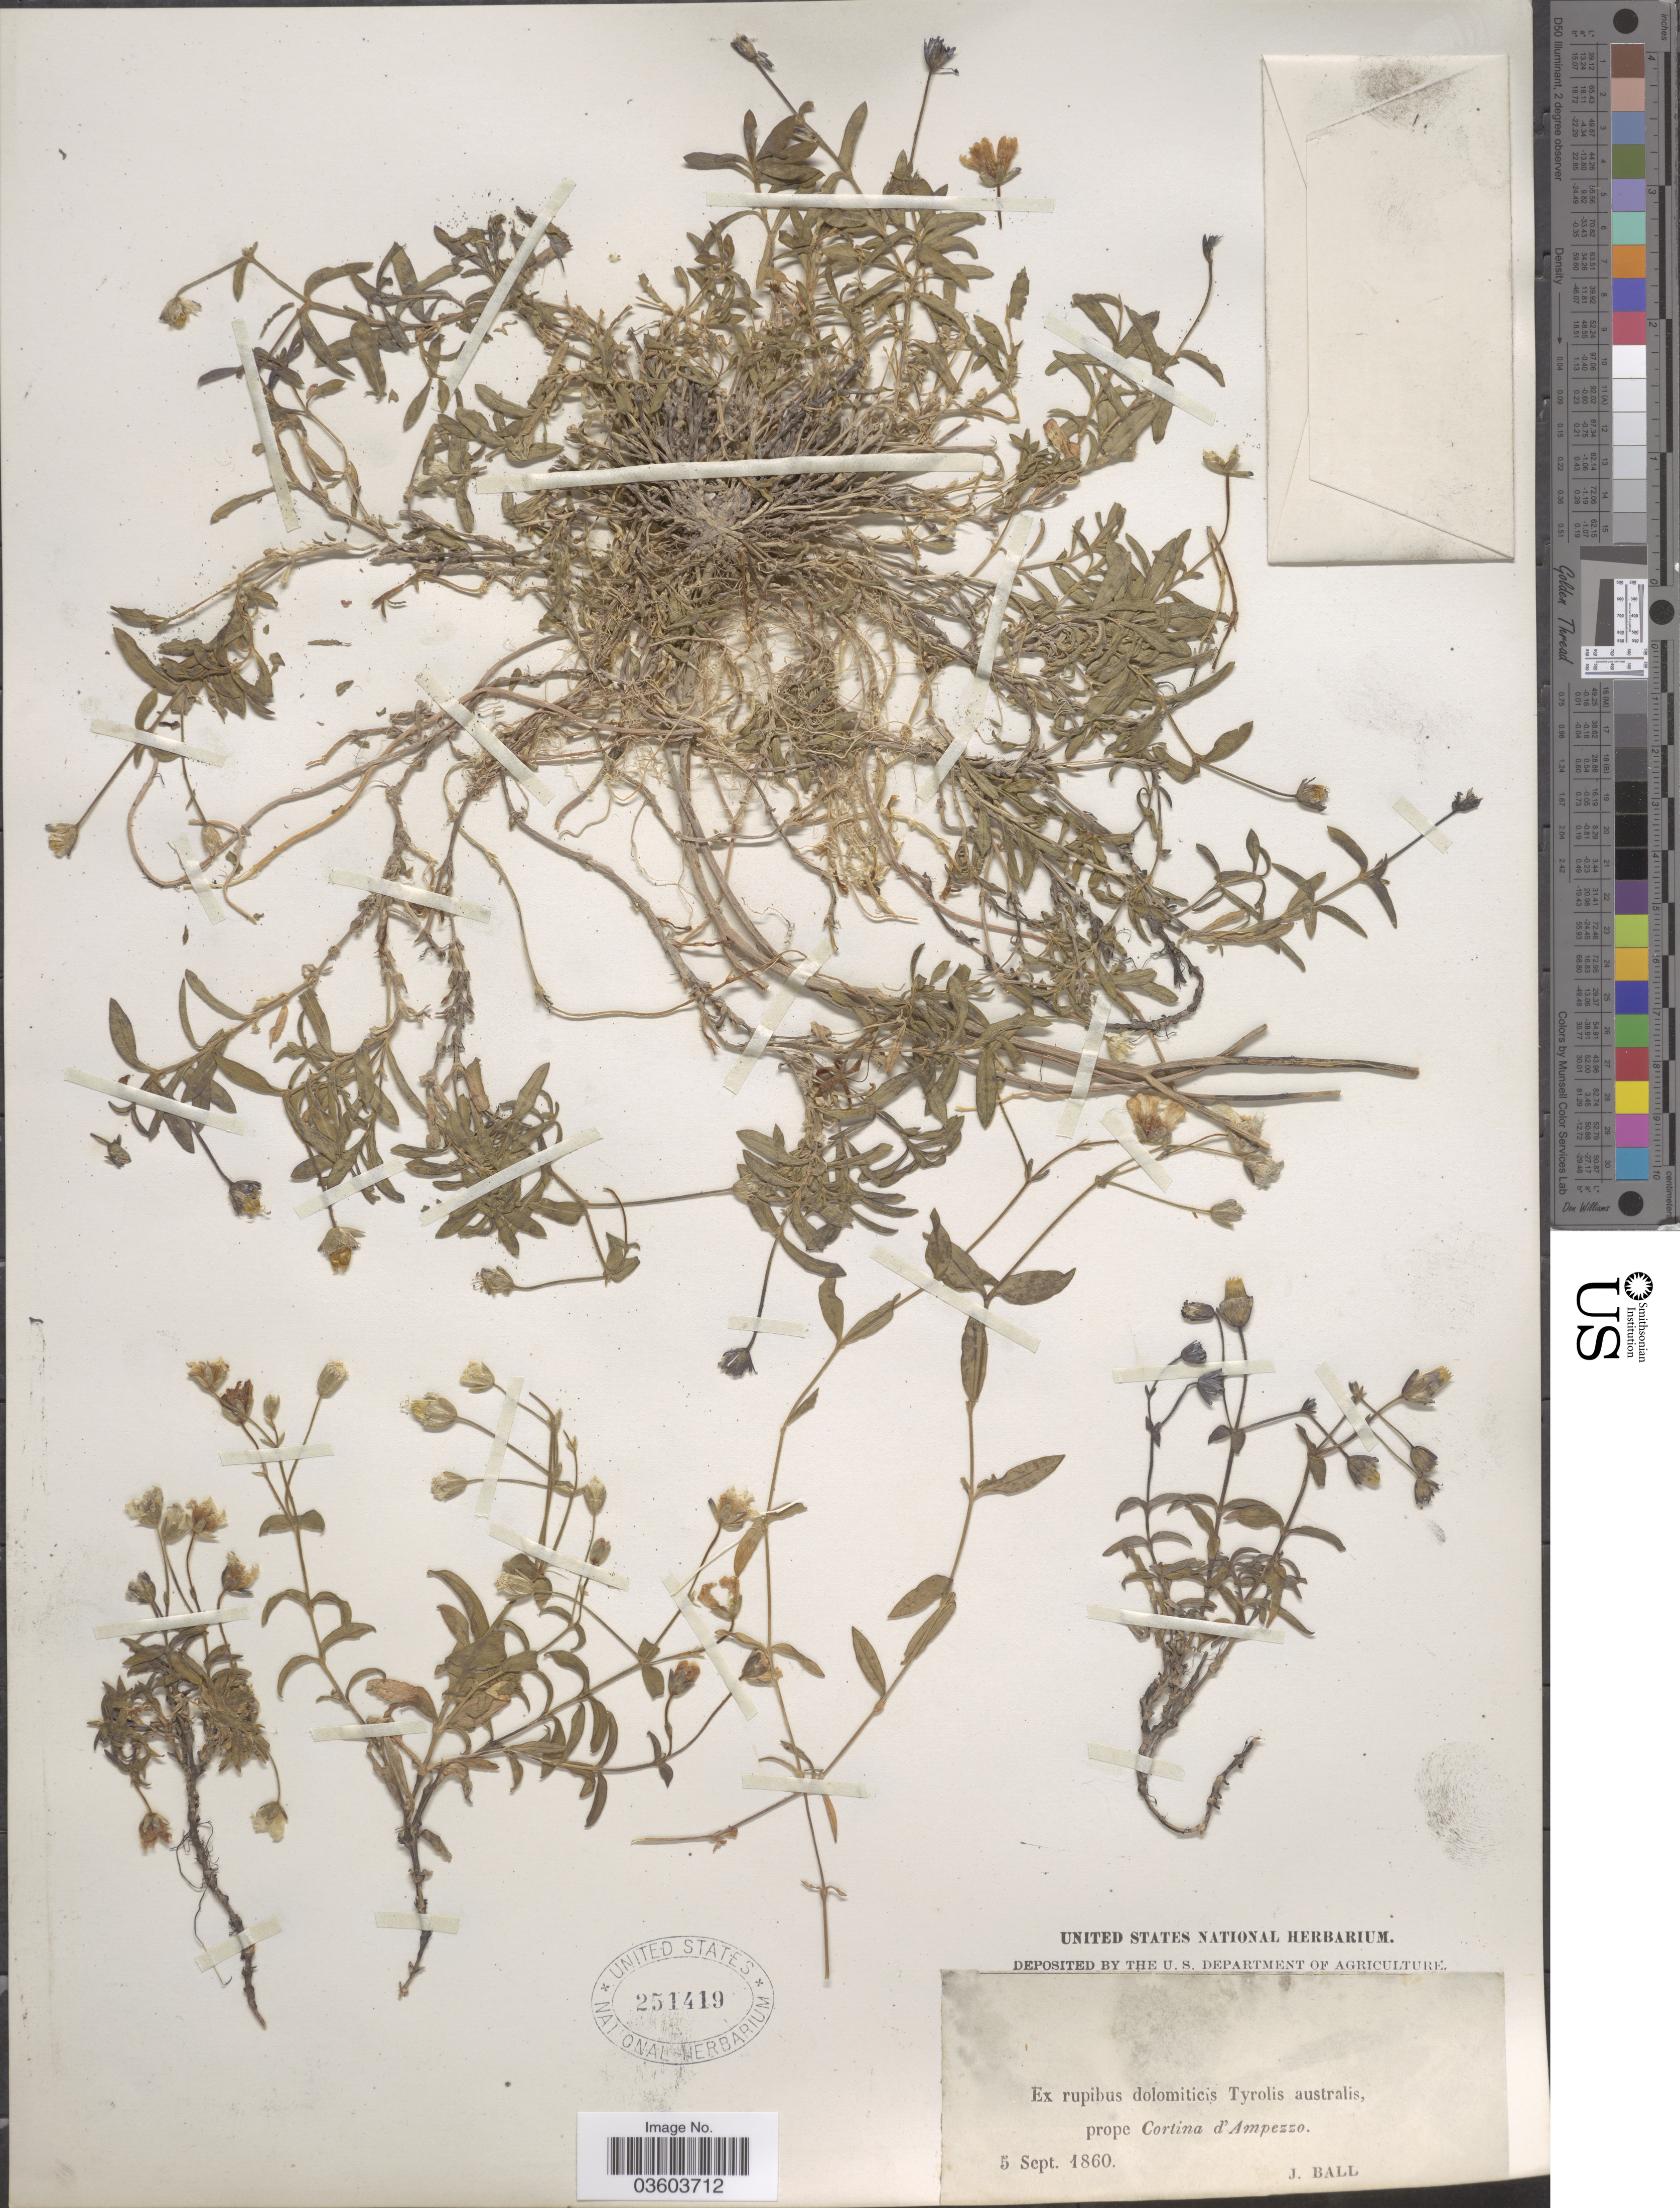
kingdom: Plantae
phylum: Tracheophyta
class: Magnoliopsida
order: Caryophyllales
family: Caryophyllaceae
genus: Cerastium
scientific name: Cerastium sp.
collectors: J. Ball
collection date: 1860-09-05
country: Italy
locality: Ex rupibus dolomiticis Tyrolis australis, prope Cortina d'Ampezzo.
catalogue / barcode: US 251419